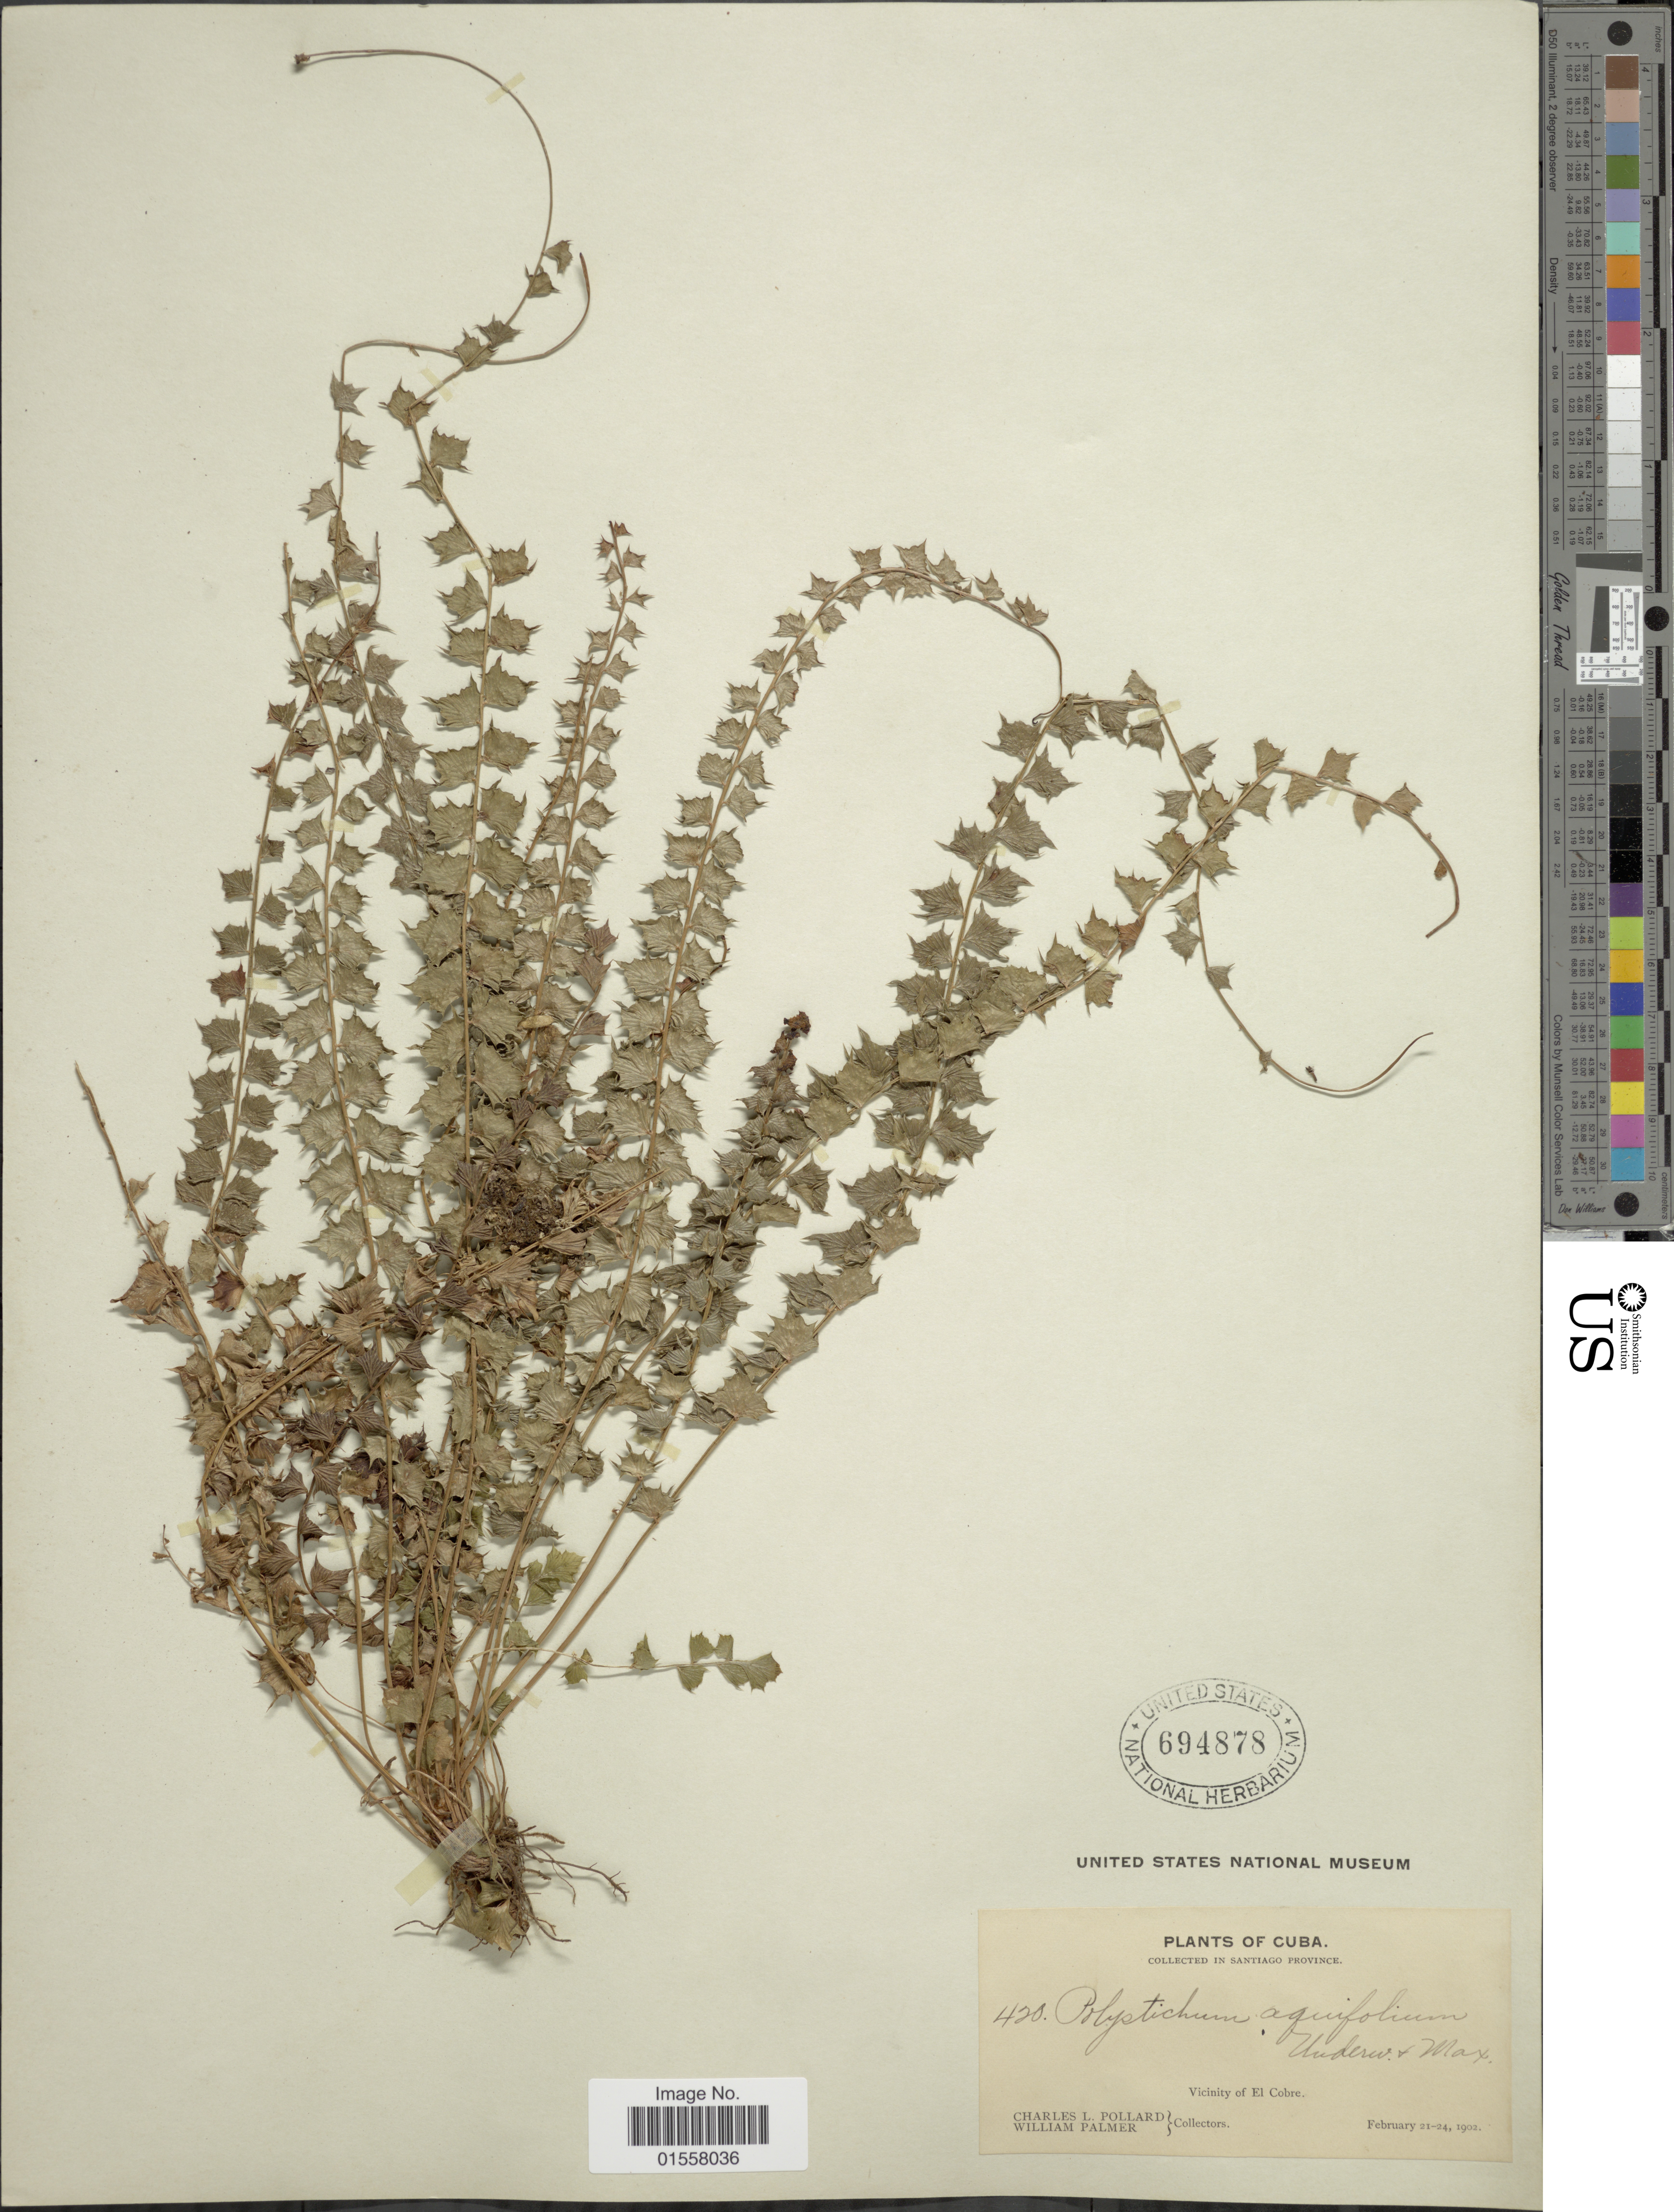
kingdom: Plantae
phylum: Tracheophyta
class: Polypodiopsida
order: Polypodiales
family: Dryopteridaceae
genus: Polystichum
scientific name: Polystichum ilicifolium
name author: Fée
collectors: C. L. Pollard & W. Palmer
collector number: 420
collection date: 1902-02-21/1902-02-24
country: Cuba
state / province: Santiago de Cuba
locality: Santiago Province, Vicinity of El Cobre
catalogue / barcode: US 694878